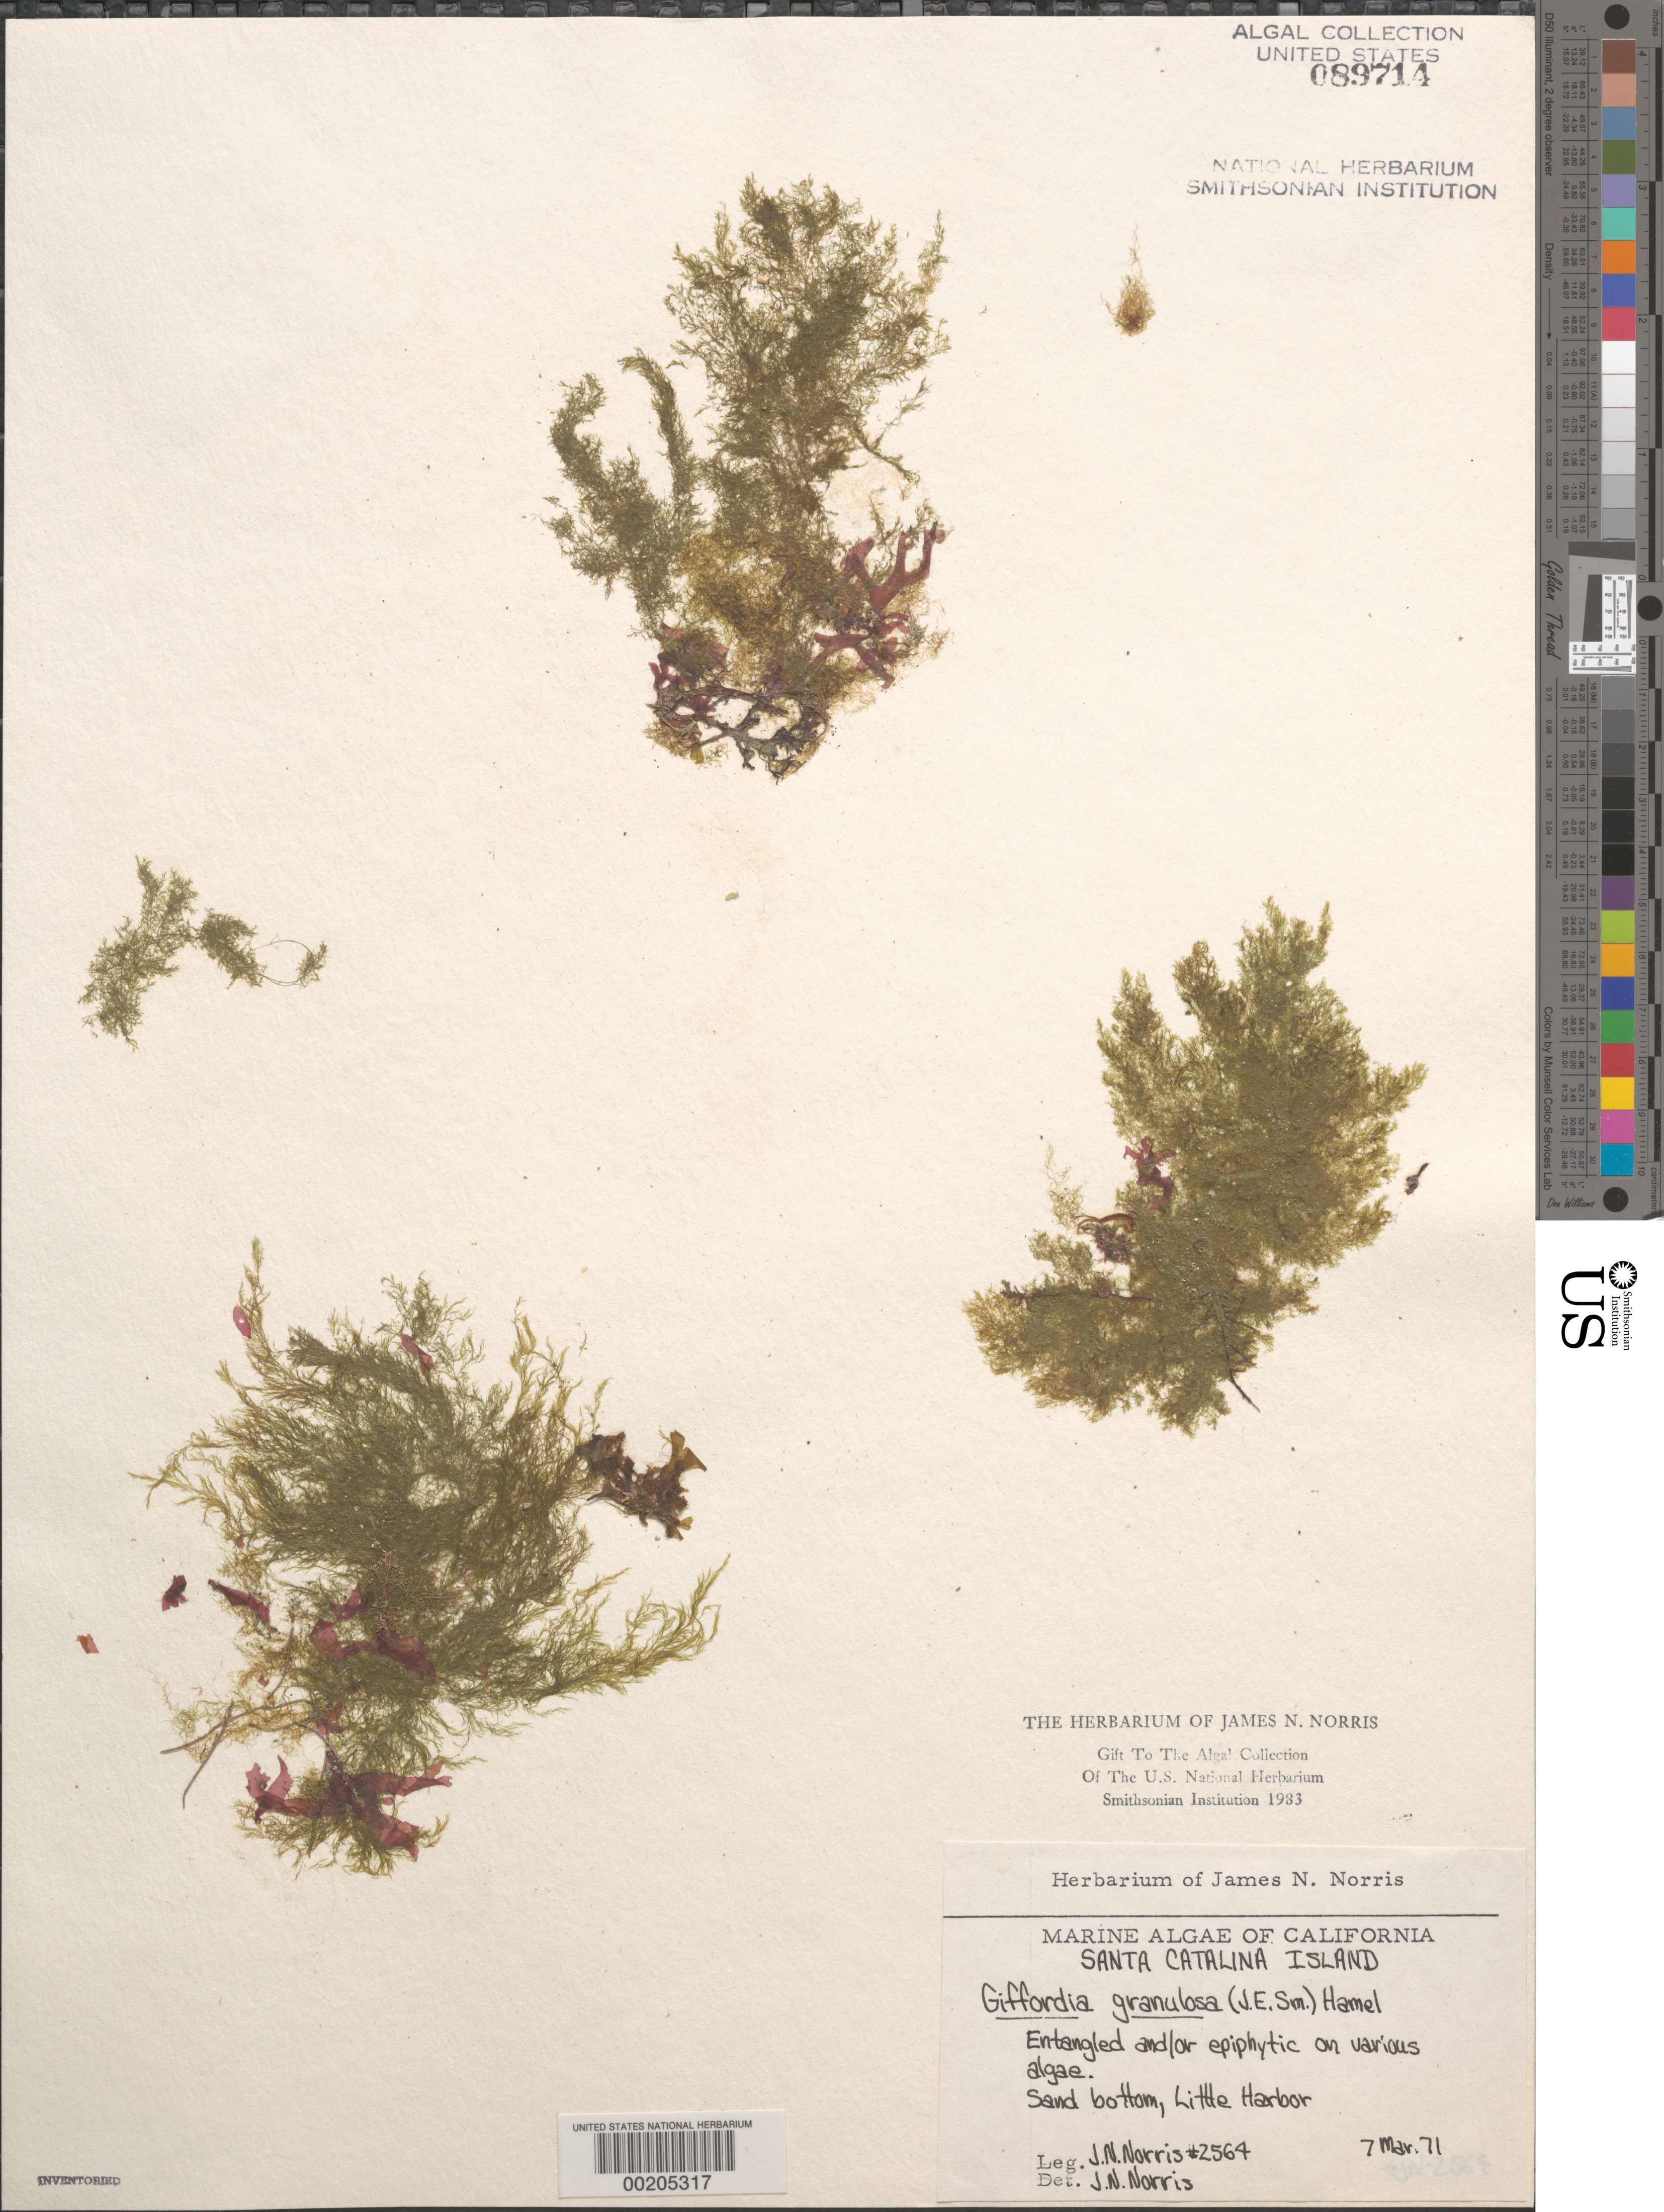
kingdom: Chromista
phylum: Ochrophyta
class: Phaeophyceae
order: Ectocarpales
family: Acinetosporaceae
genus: Hincksia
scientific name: Hincksia granulosa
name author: (Sm.) P.C. Silva in P.C. Silva et al.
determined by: Algae name updating Project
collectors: J. N. Norris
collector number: JN-2564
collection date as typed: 07 Mar 1971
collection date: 1971-03-07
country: United States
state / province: California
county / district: Los Angeles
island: Santa Catalina Island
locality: Little Harbor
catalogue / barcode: US 89714